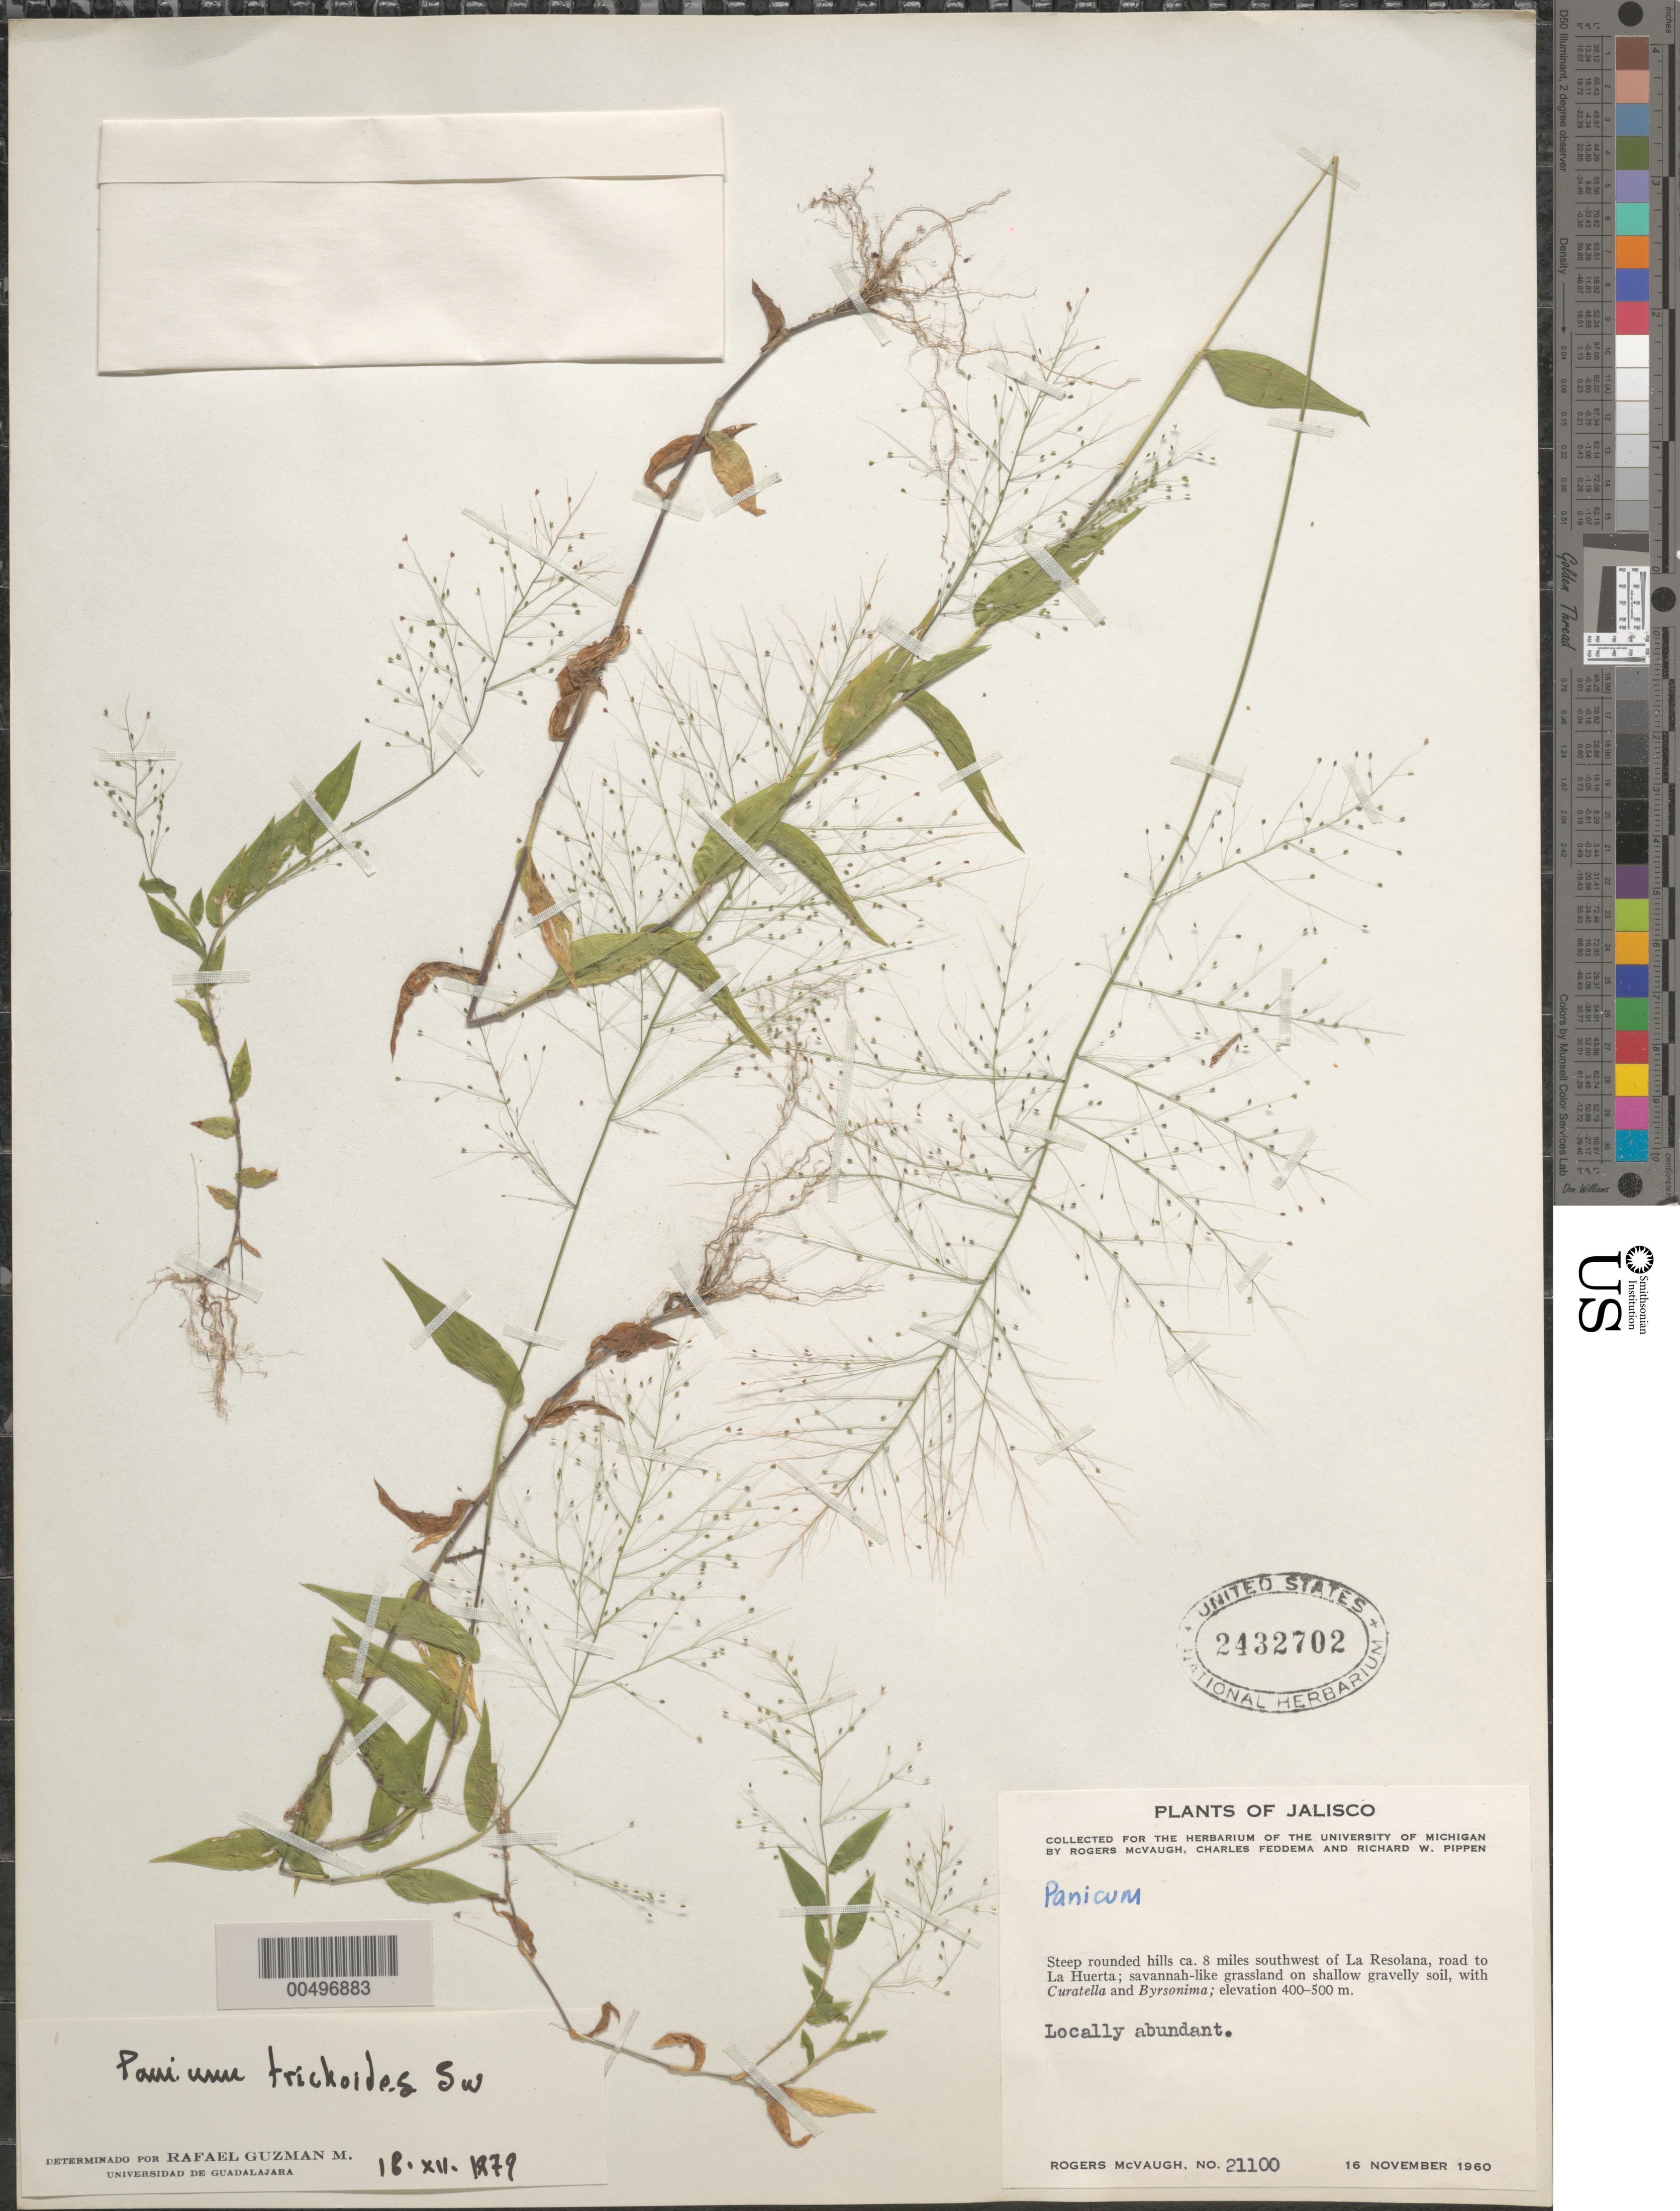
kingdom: Plantae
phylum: Tracheophyta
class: Liliopsida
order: Poales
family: Poaceae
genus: Panicum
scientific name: Panicum trichoides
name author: Sw.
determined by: Guzman-M., R.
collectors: R. McVaugh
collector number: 21100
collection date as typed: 16 Nov 1960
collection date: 1960-11-16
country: Mexico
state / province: Jalisco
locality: Ca 8 mi SW of La Resolana, rd to La Huerta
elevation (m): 400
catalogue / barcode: US 2432702